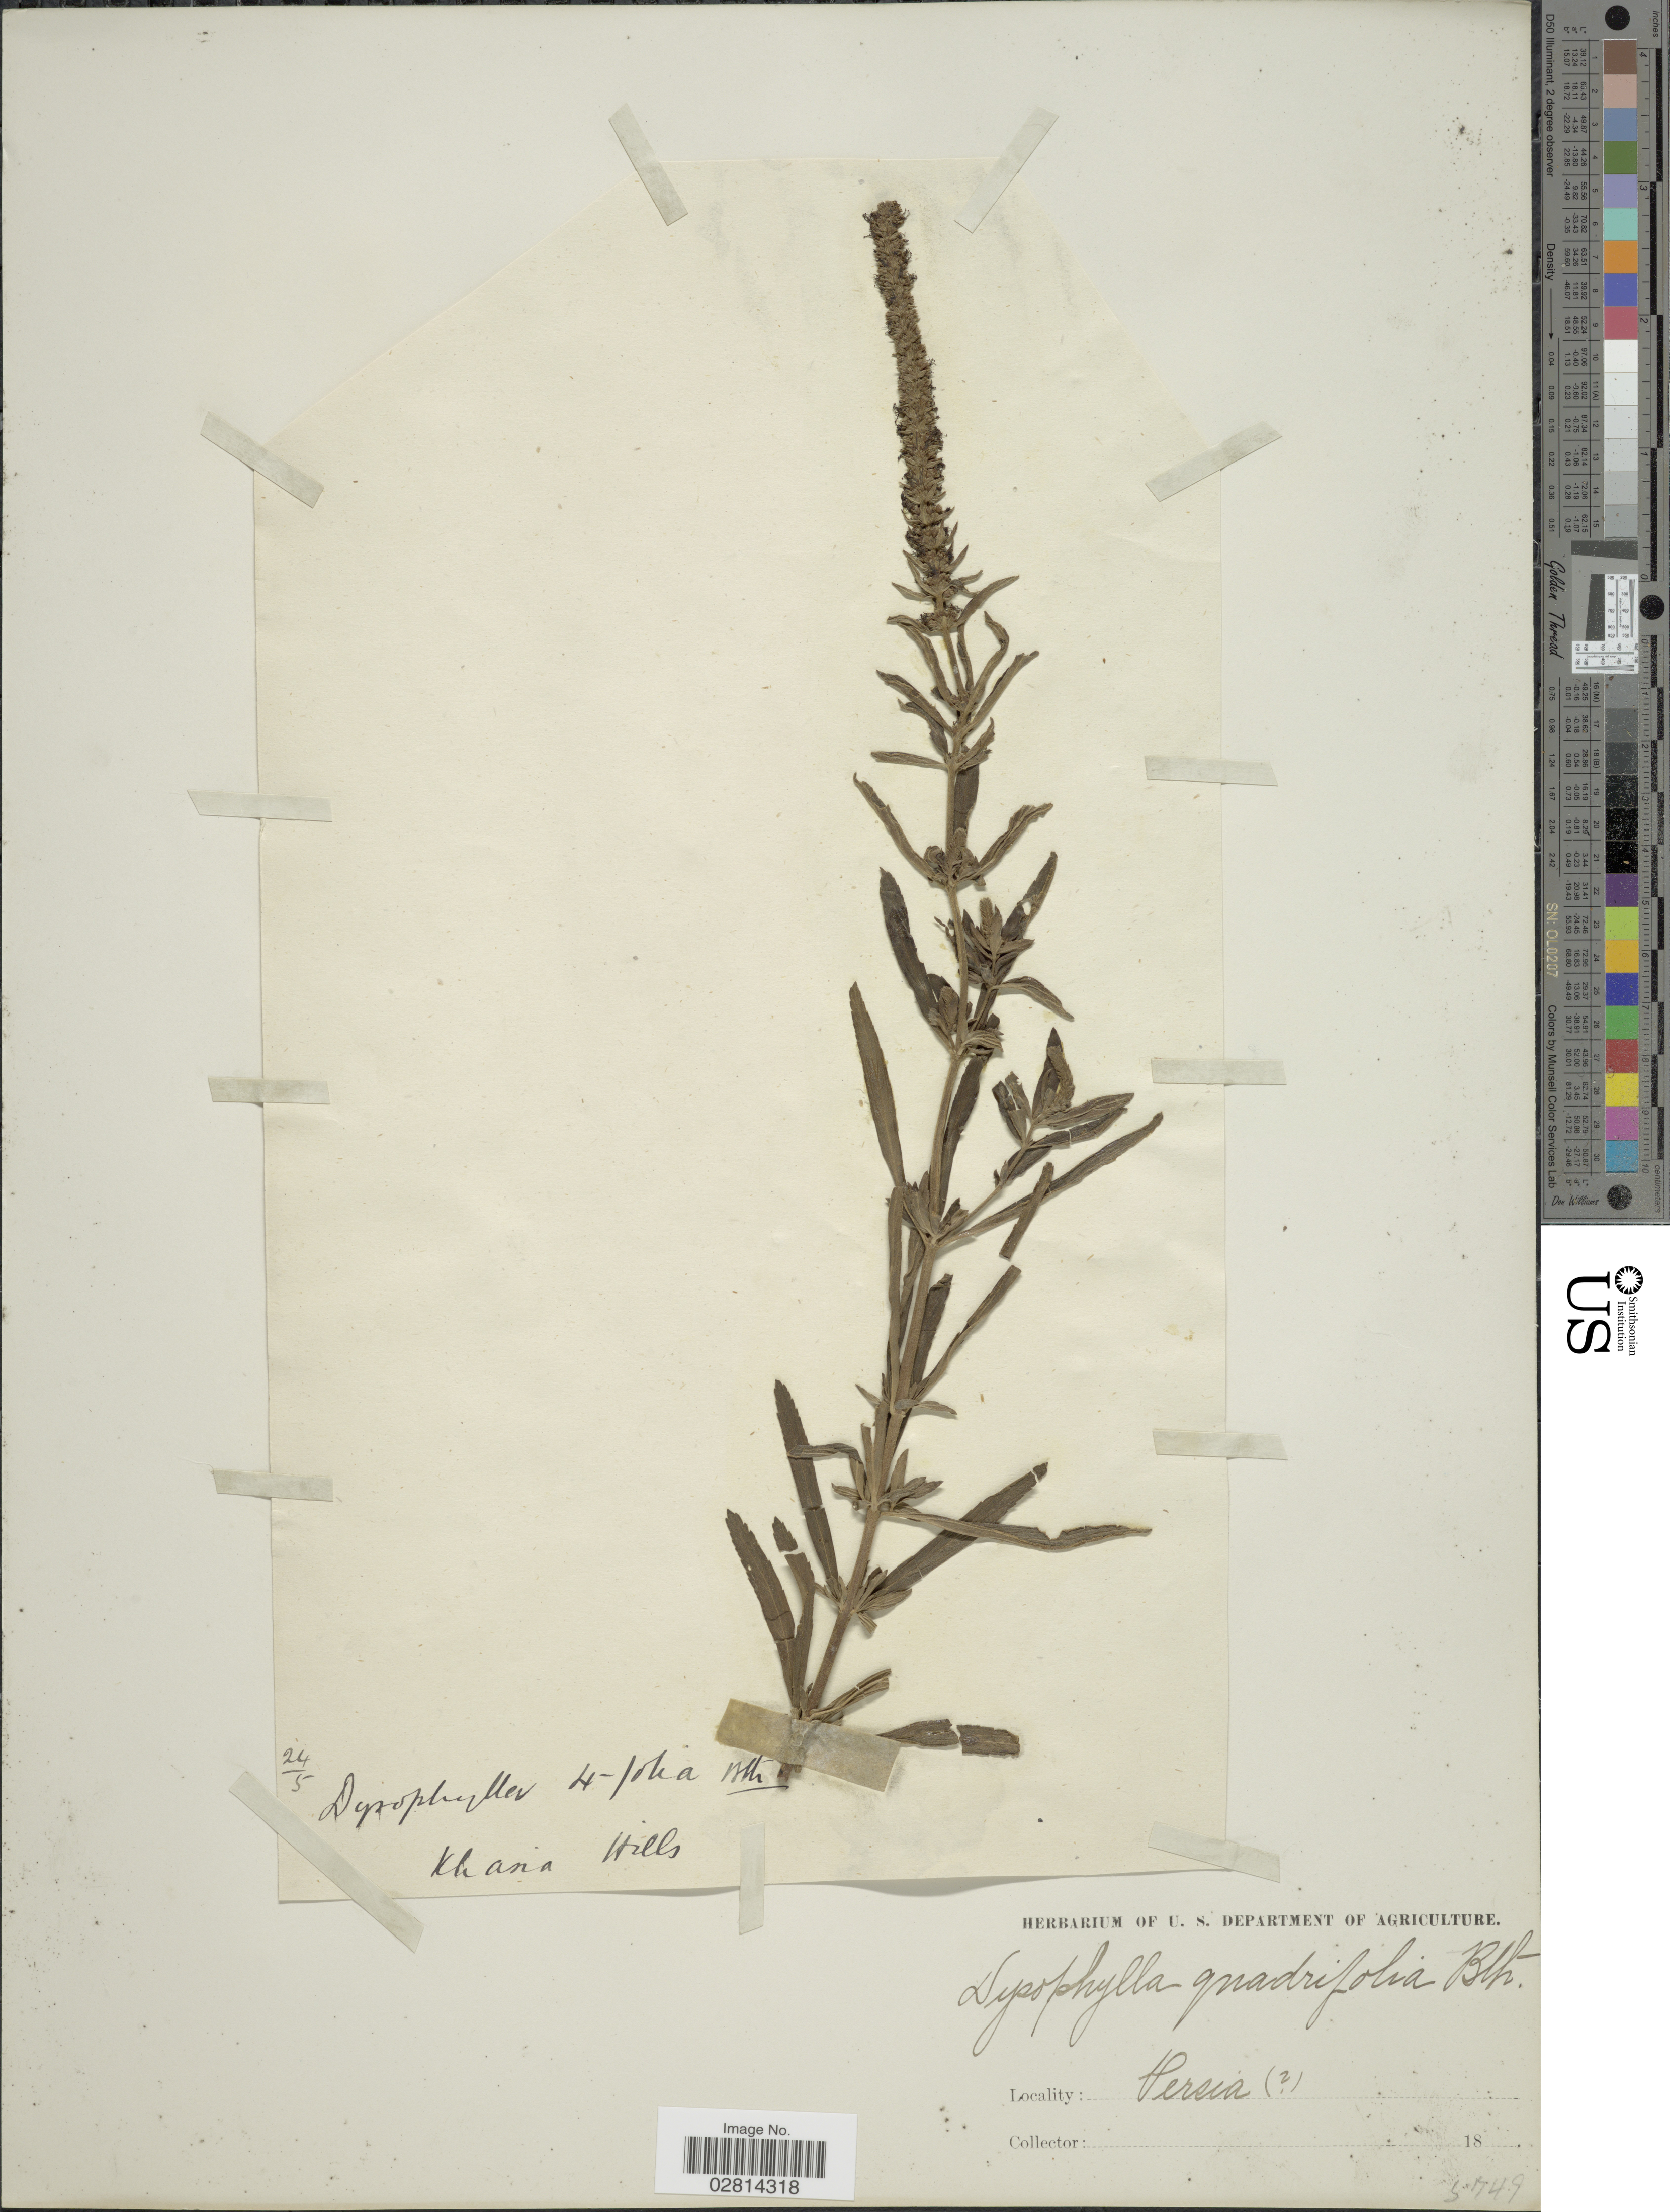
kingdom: Plantae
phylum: Tracheophyta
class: Magnoliopsida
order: Lamiales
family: Lamiaceae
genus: Pogostemon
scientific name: Pogostemon quadrifolius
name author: (Benth.) F. Muell.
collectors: ex herb. U. S. Department of Agriculture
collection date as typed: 18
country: India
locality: Persia (?). Khasia Hills.